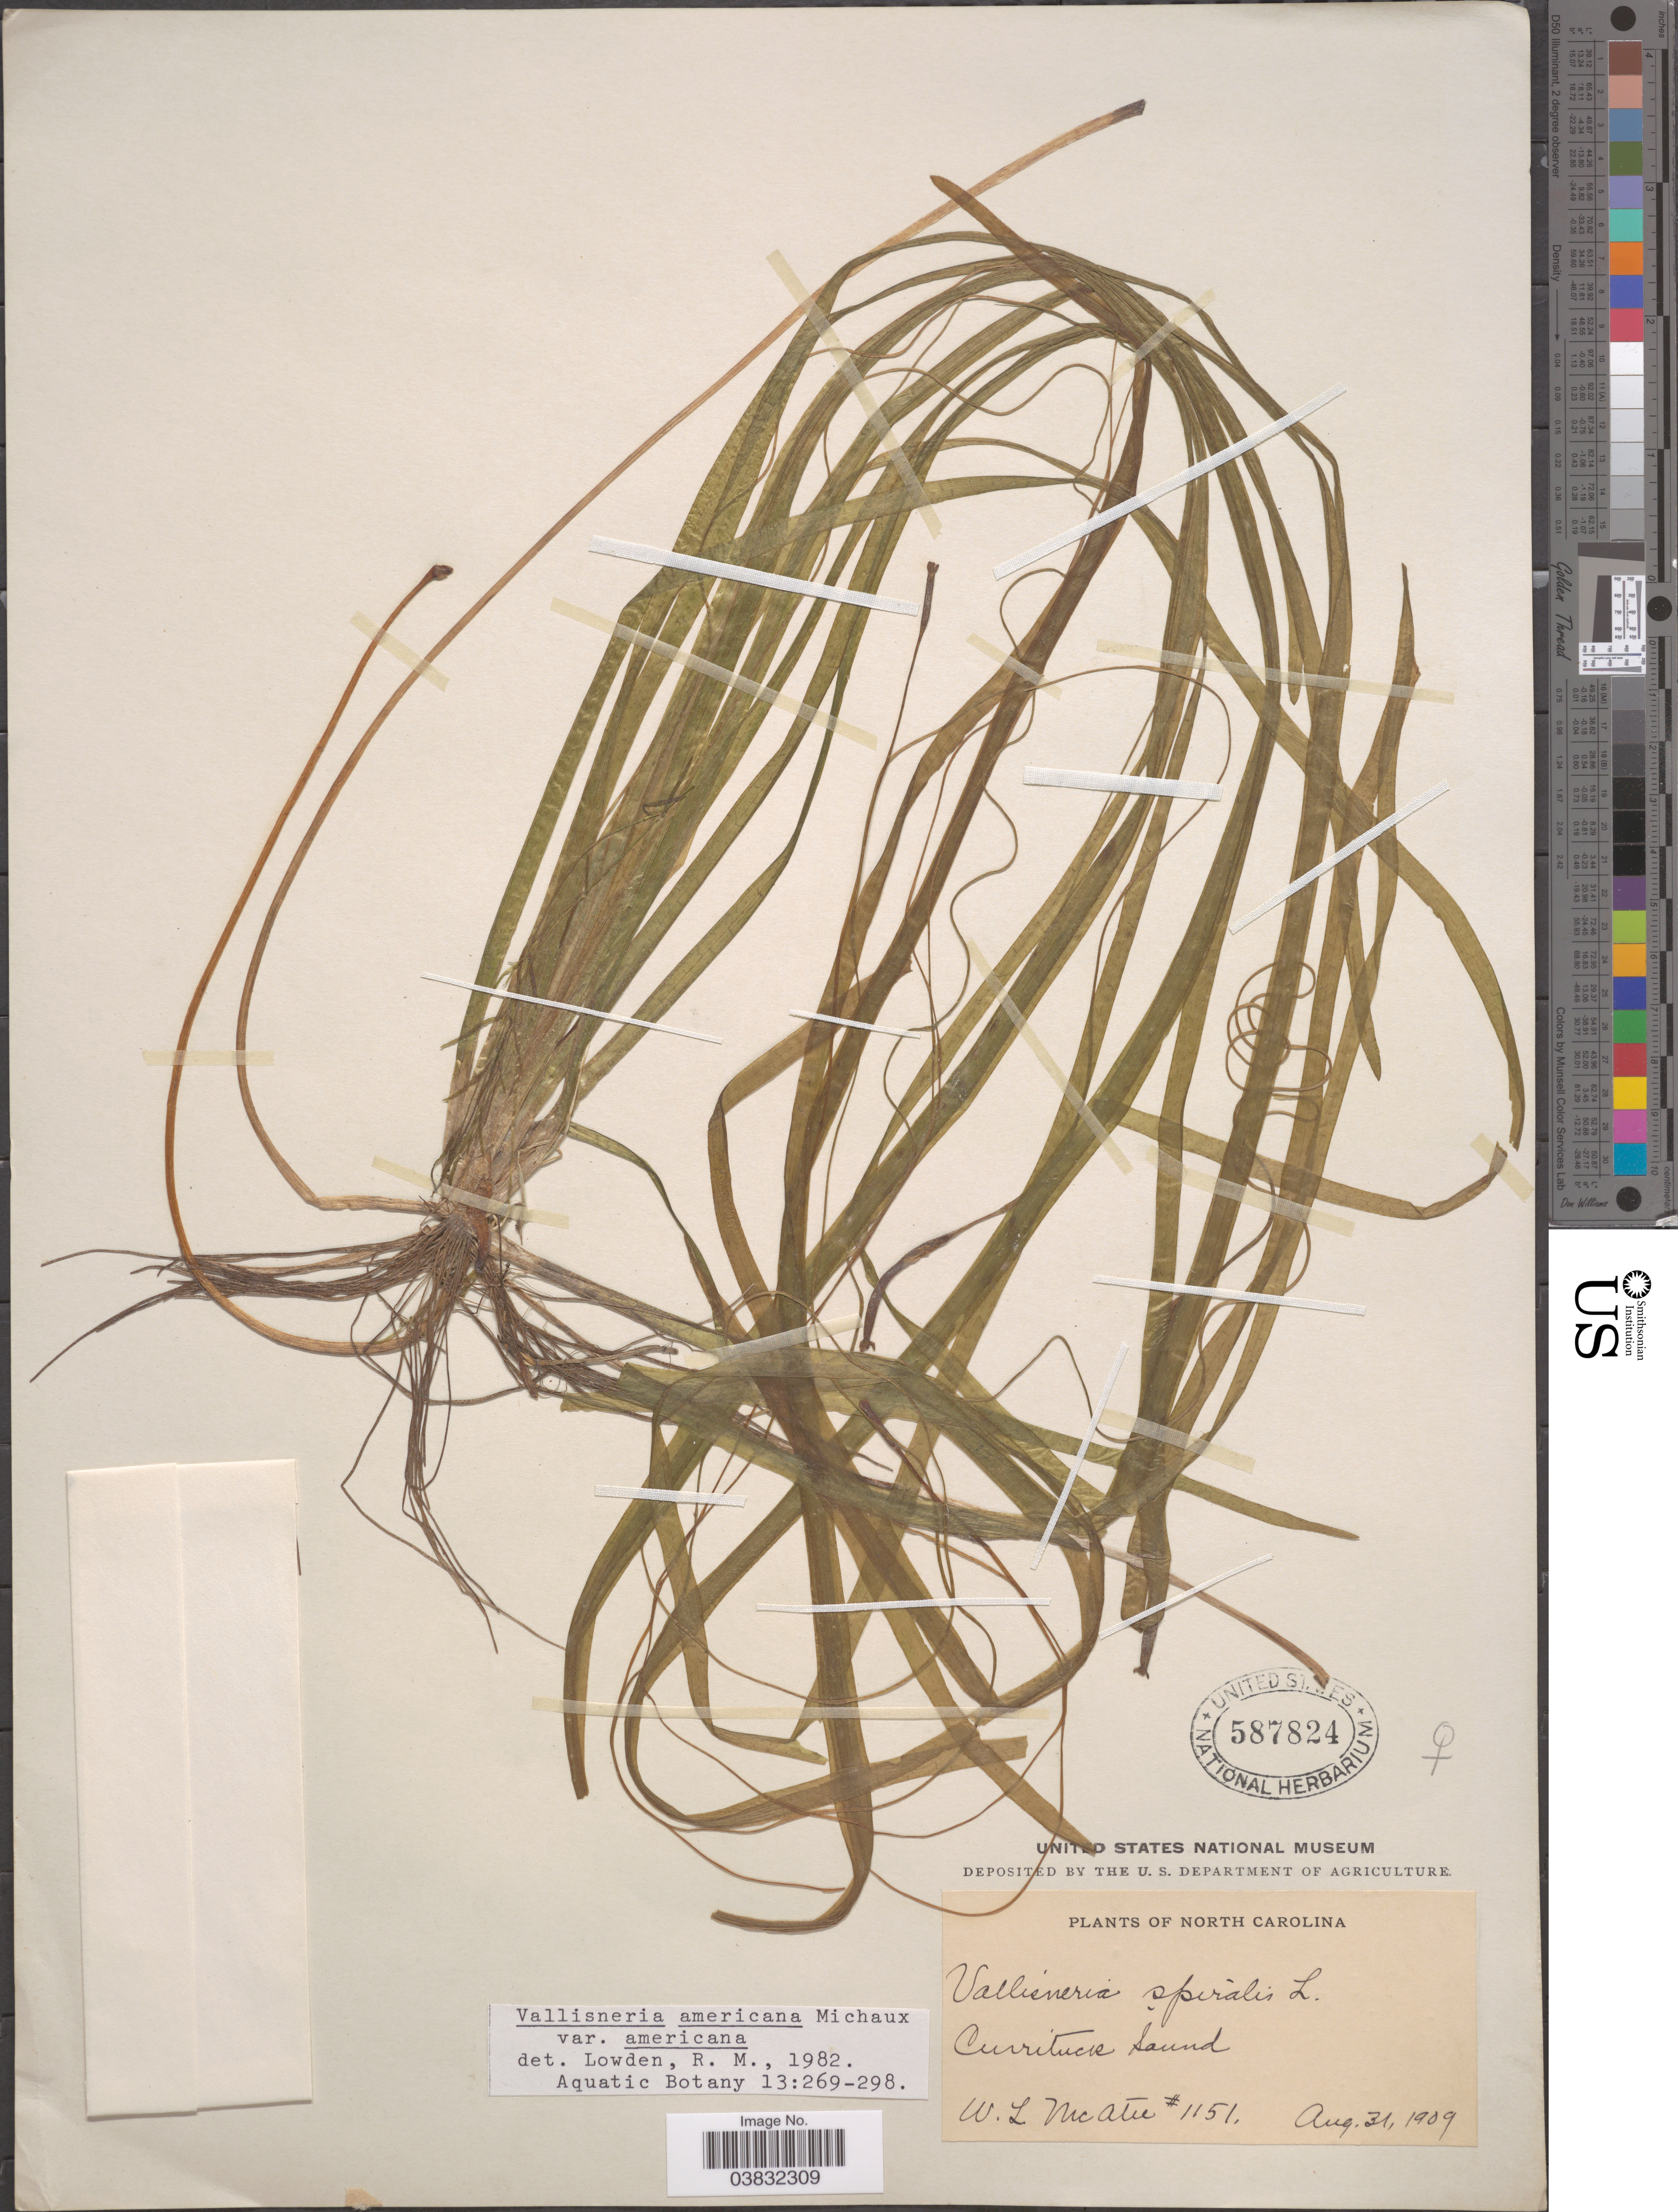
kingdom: Plantae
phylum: Tracheophyta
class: Liliopsida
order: Alismatales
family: Hydrocharitaceae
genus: Vallisneria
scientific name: Vallisneria americana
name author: Michx.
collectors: W. McAtee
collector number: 1151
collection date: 1909-08-31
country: United States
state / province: North Carolina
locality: Currituck Sound.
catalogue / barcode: US 587824